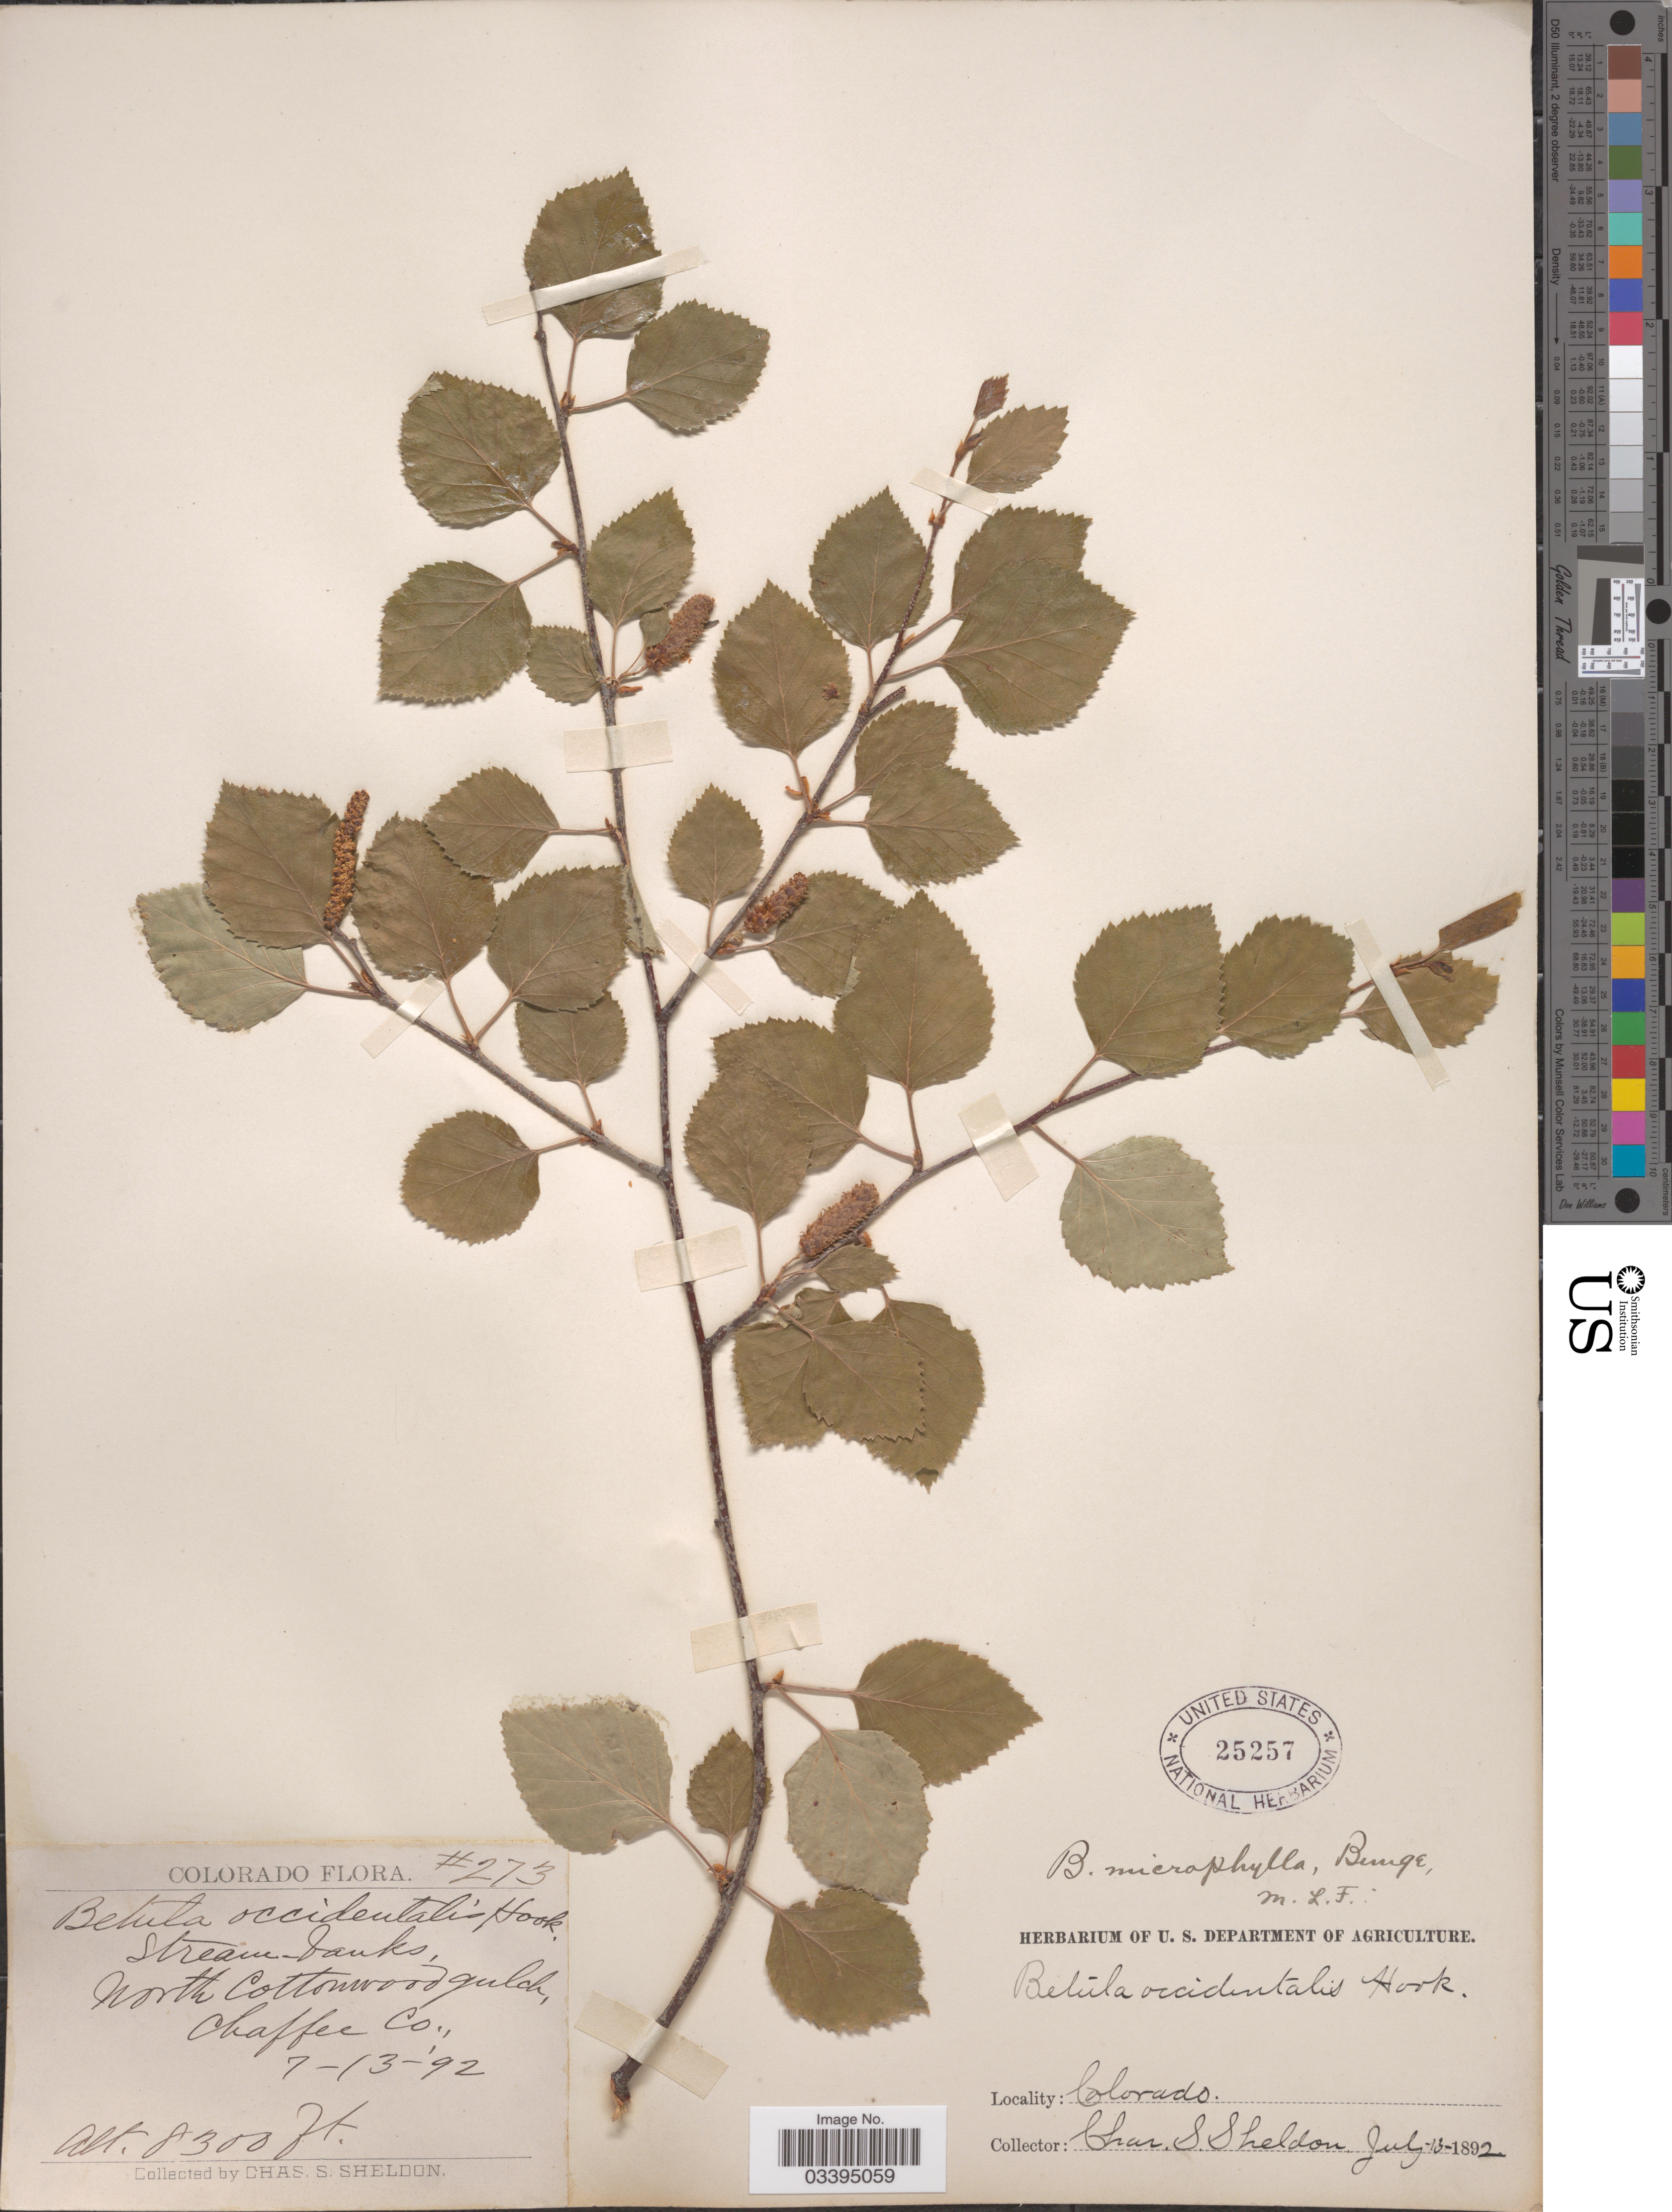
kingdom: Plantae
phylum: Tracheophyta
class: Magnoliopsida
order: Fagales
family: Betulaceae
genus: Betula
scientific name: Betula fontinalis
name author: Sarg.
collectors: C. S. Sheldon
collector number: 273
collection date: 1892-07-13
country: United States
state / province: Colorado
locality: Stream-banks, North Cottonwood Gulch, Chaffee Co.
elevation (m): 2530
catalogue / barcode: US 25257